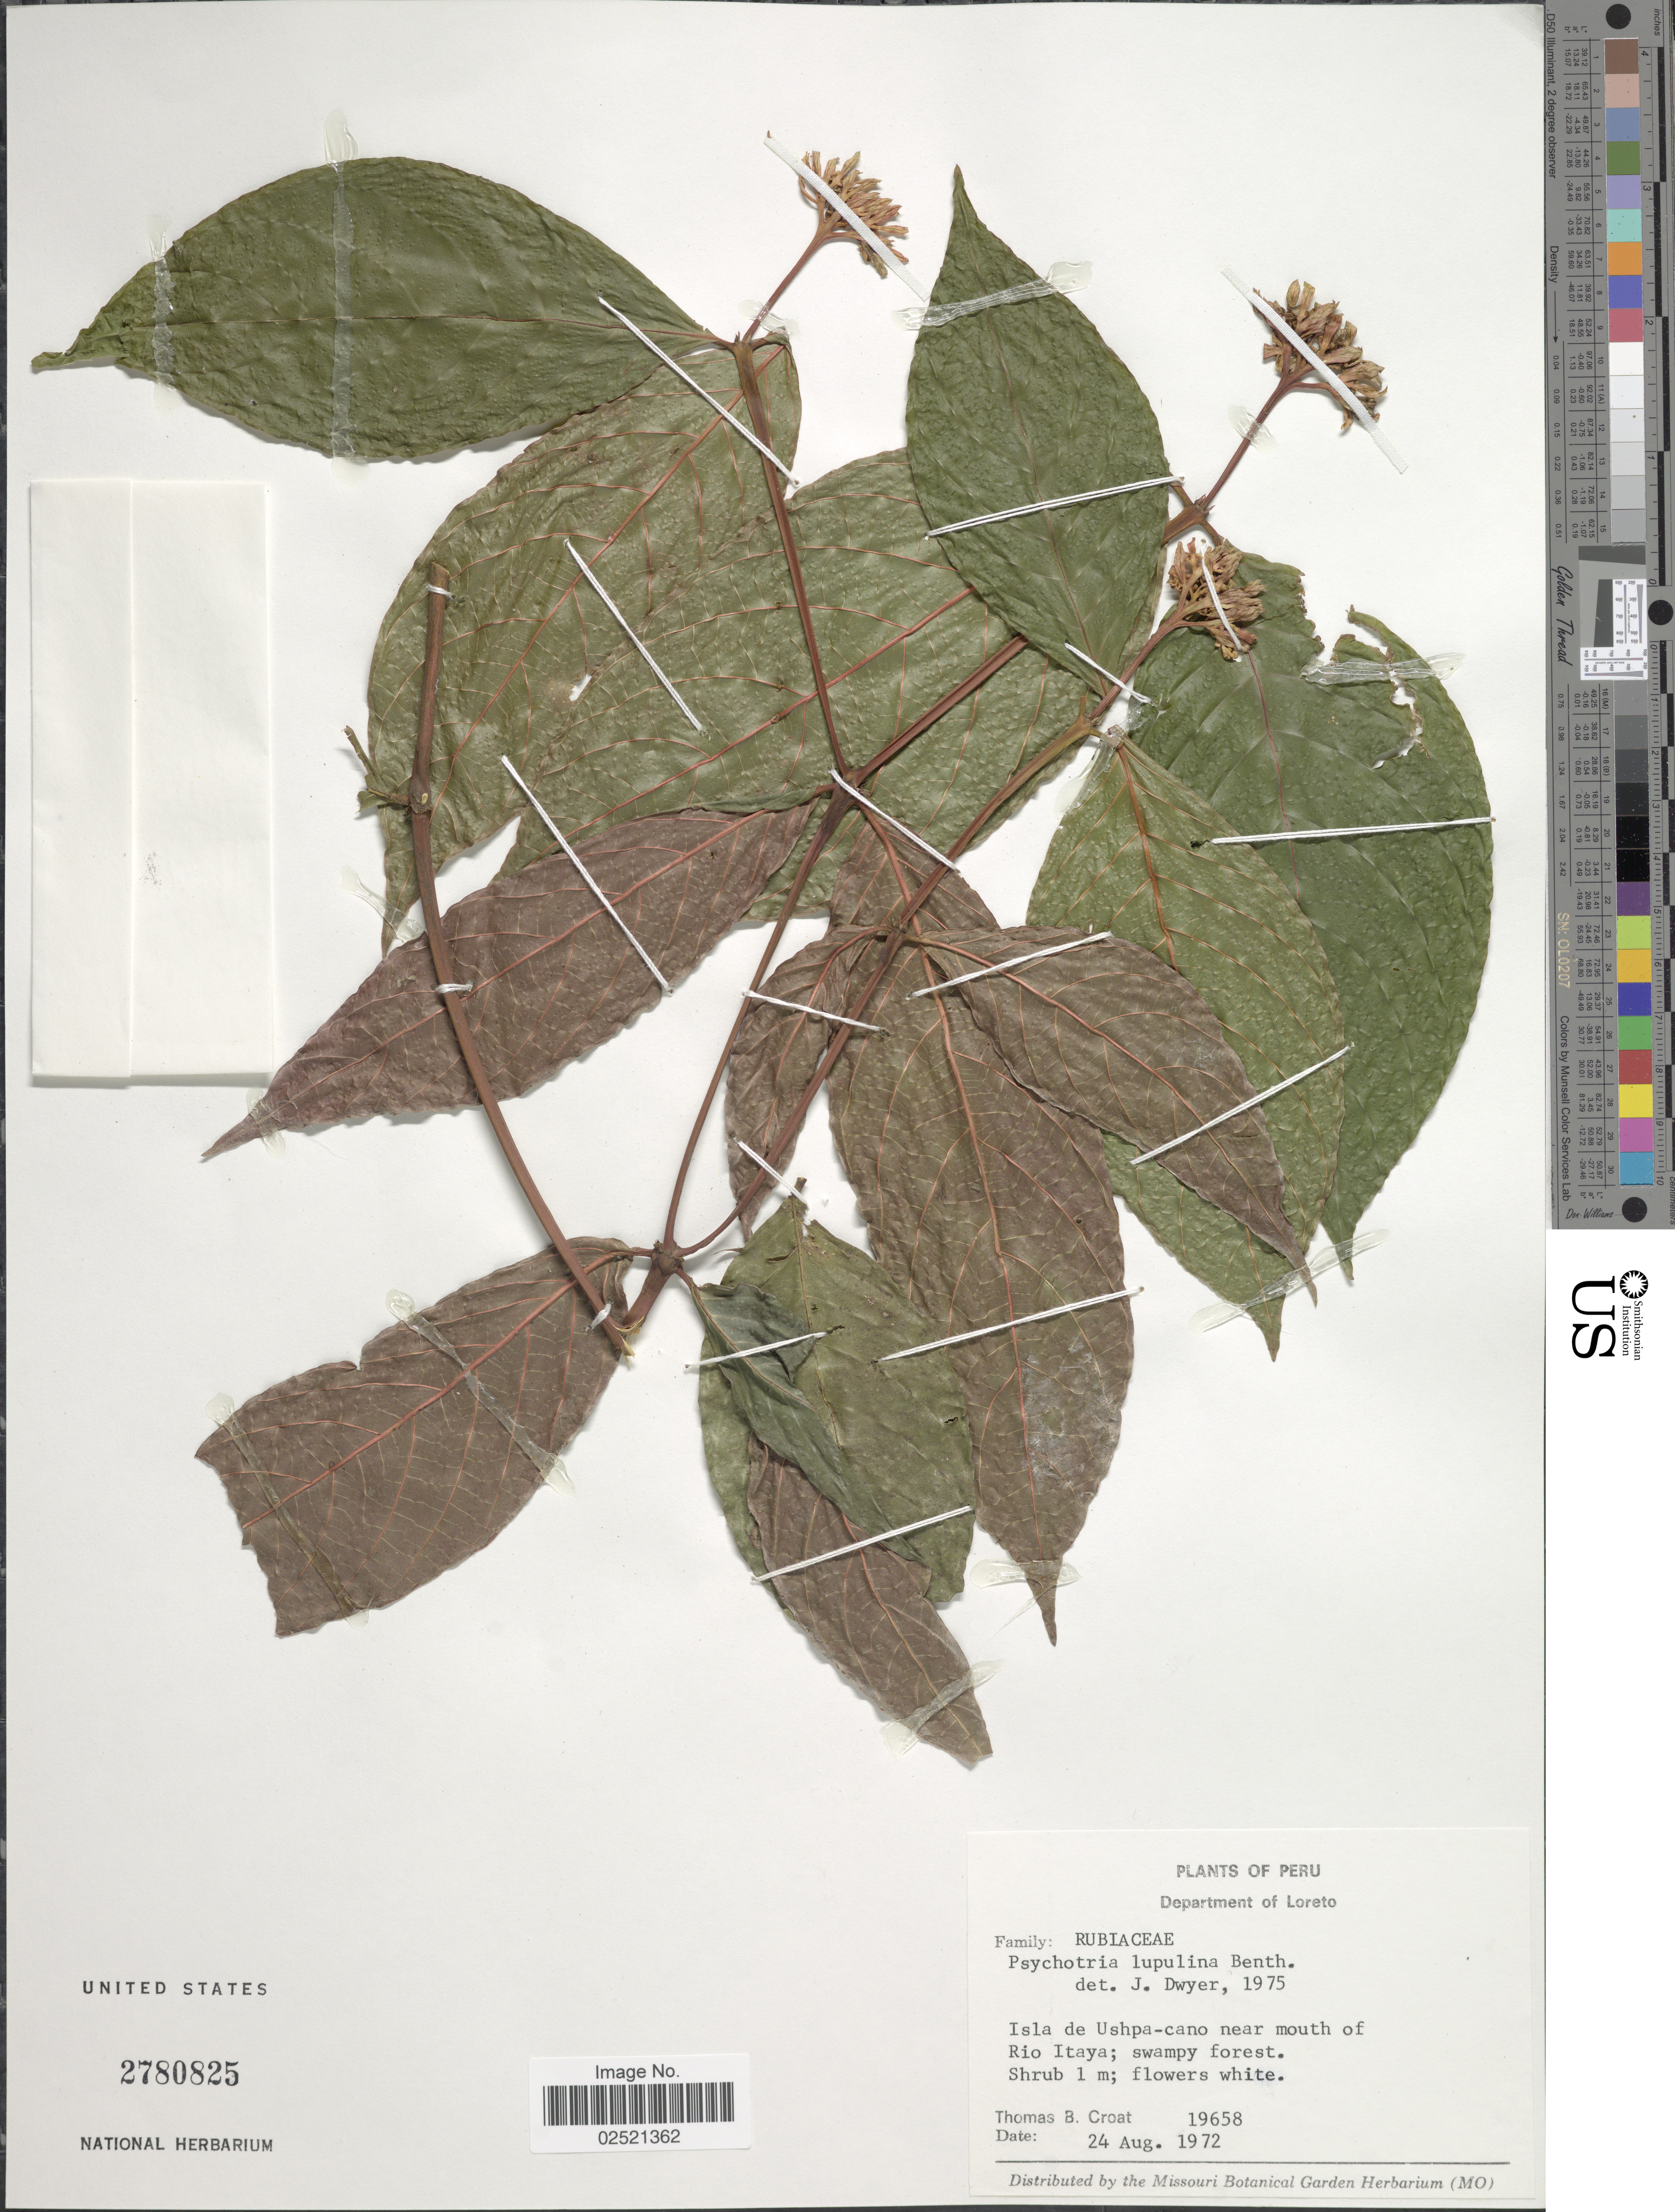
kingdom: Plantae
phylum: Tracheophyta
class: Magnoliopsida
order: Gentianales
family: Rubiaceae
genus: Psychotria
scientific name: Psychotria lupulina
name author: Benth.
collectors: T. B. Croat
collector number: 19658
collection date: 1972-08-24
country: Peru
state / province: Loreto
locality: Isla de Ushpa-cano near mouth of Rio Itaya; swampy forest.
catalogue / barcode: US 2780825